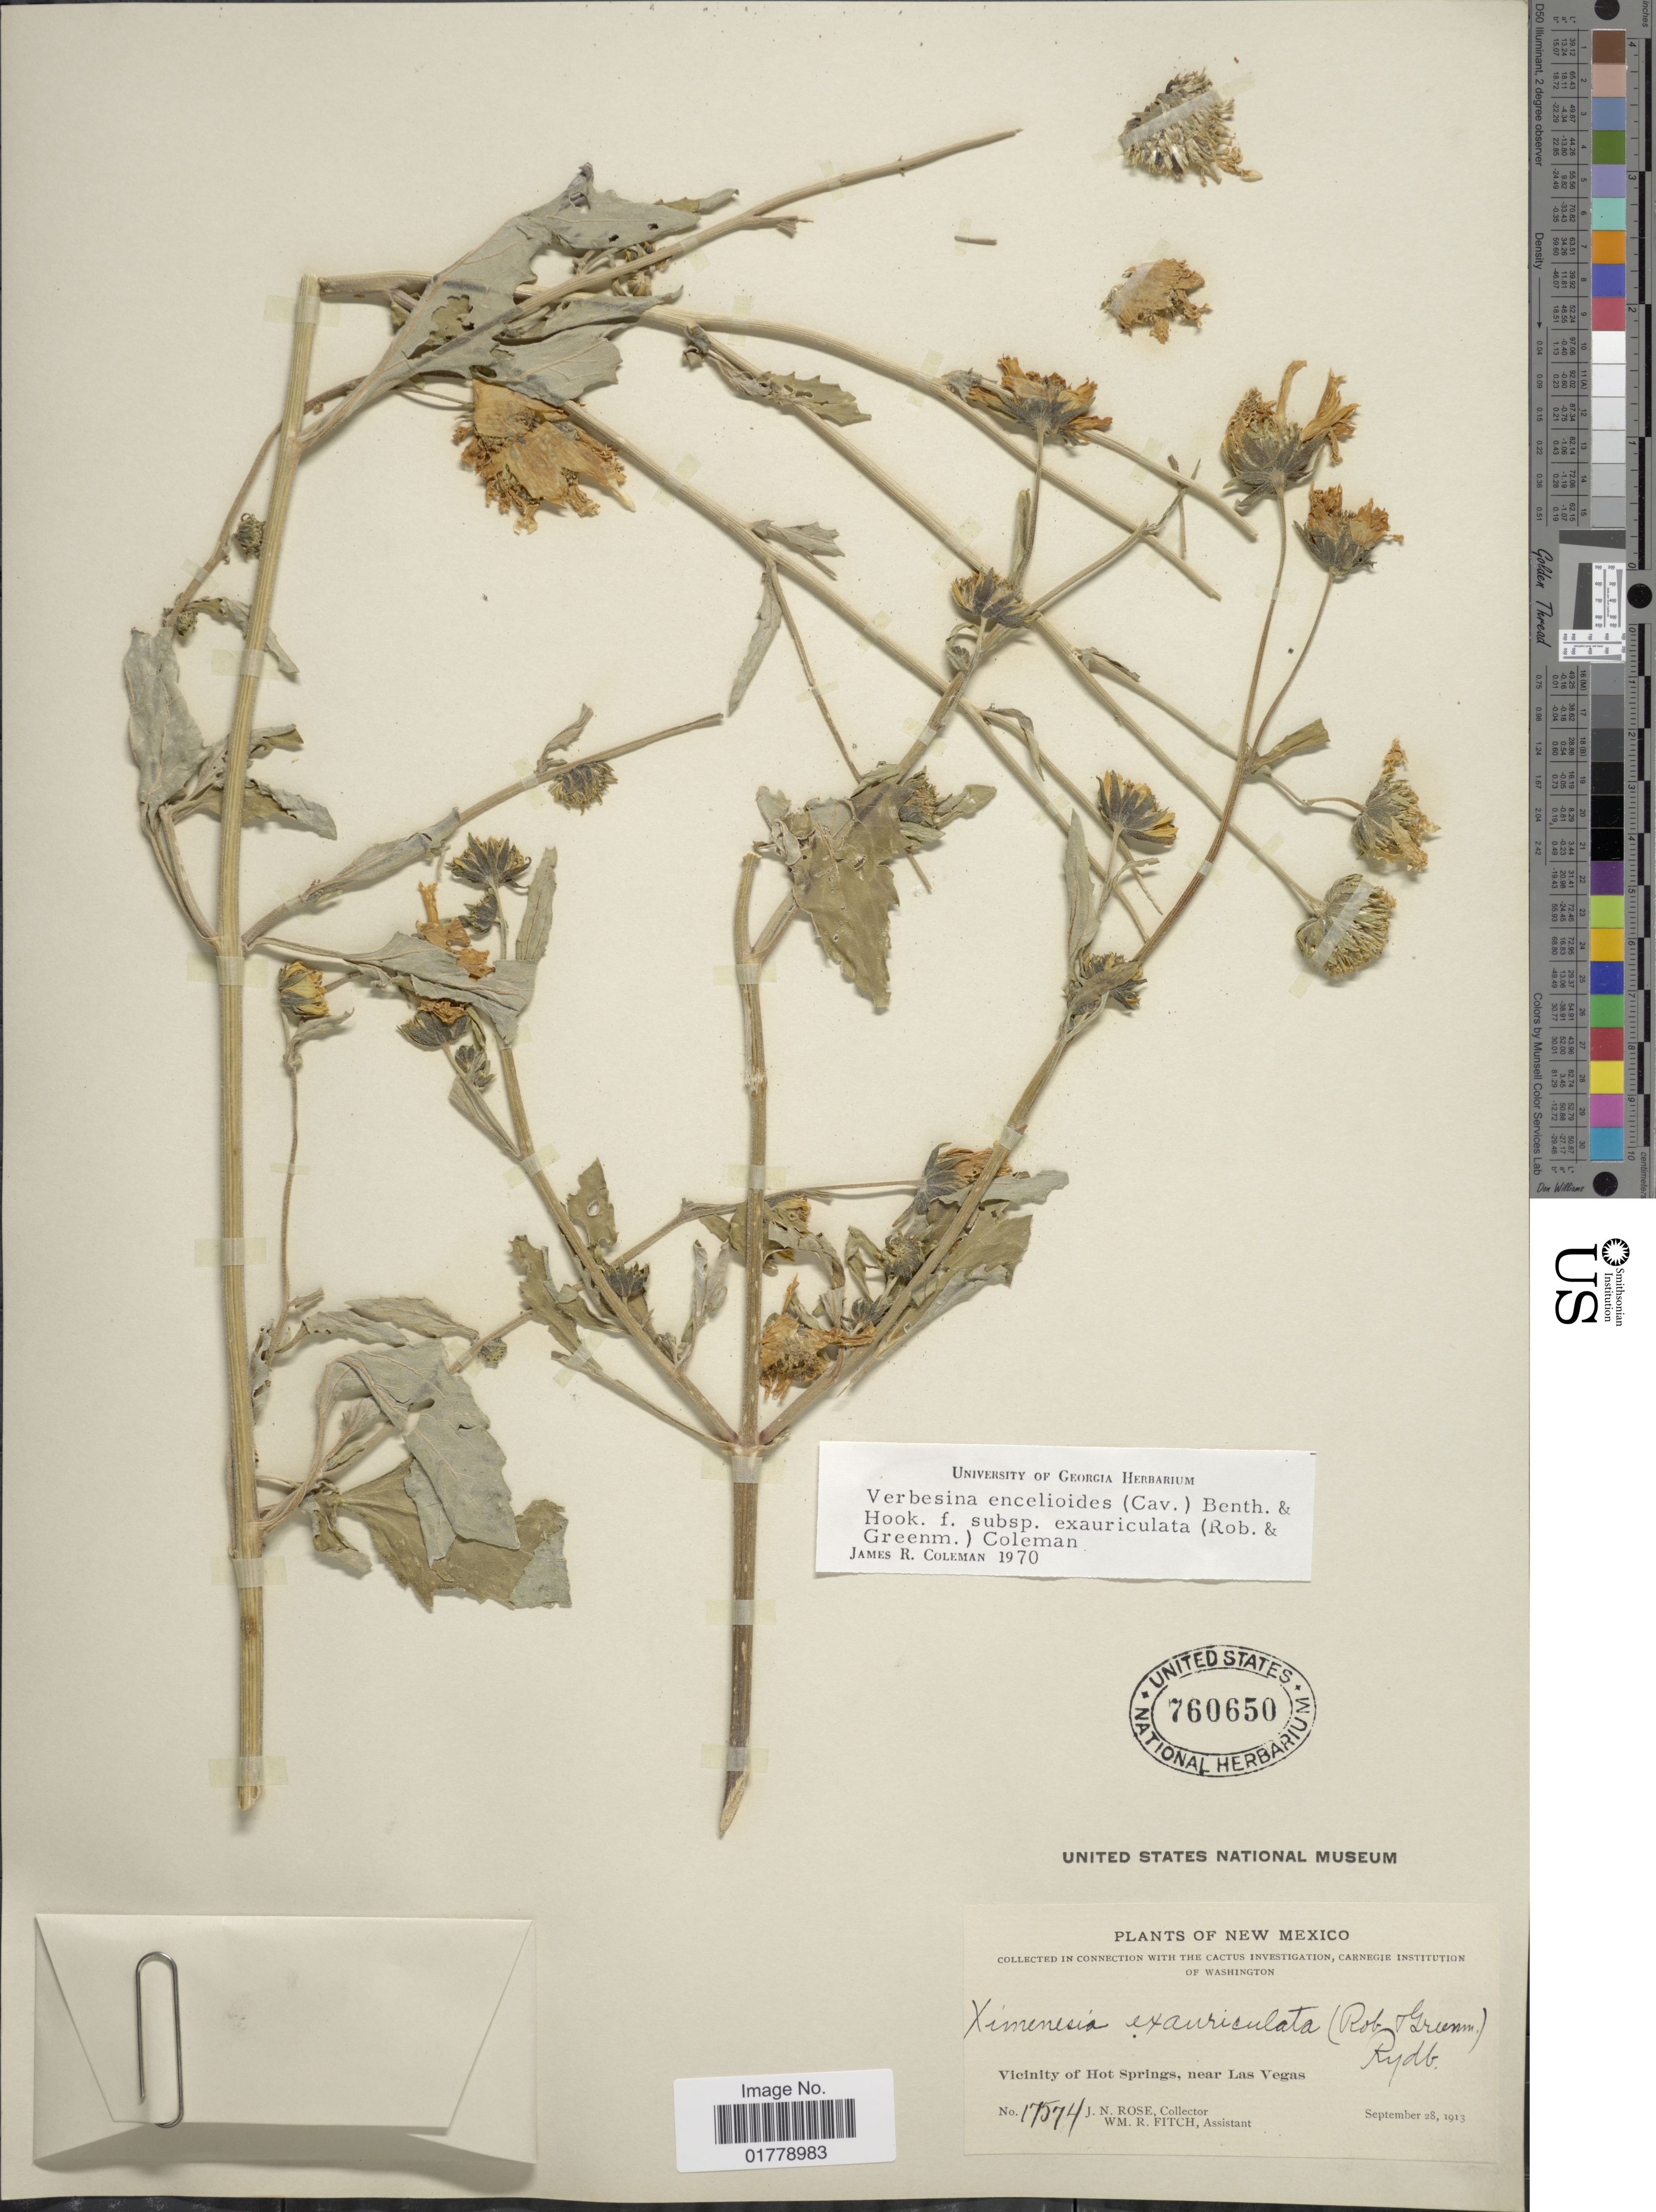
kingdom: Plantae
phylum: Tracheophyta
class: Magnoliopsida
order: Asterales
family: Asteraceae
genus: Verbesina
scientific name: Verbesina encelioides var. cana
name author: (B.L. Rob.) Greenm.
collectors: J. N. Rose & W. R. Fitch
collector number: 17574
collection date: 1913-09-28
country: United States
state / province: New Mexico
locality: Vicinity of Hot Springs, near Las Vegas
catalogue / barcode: US 760650